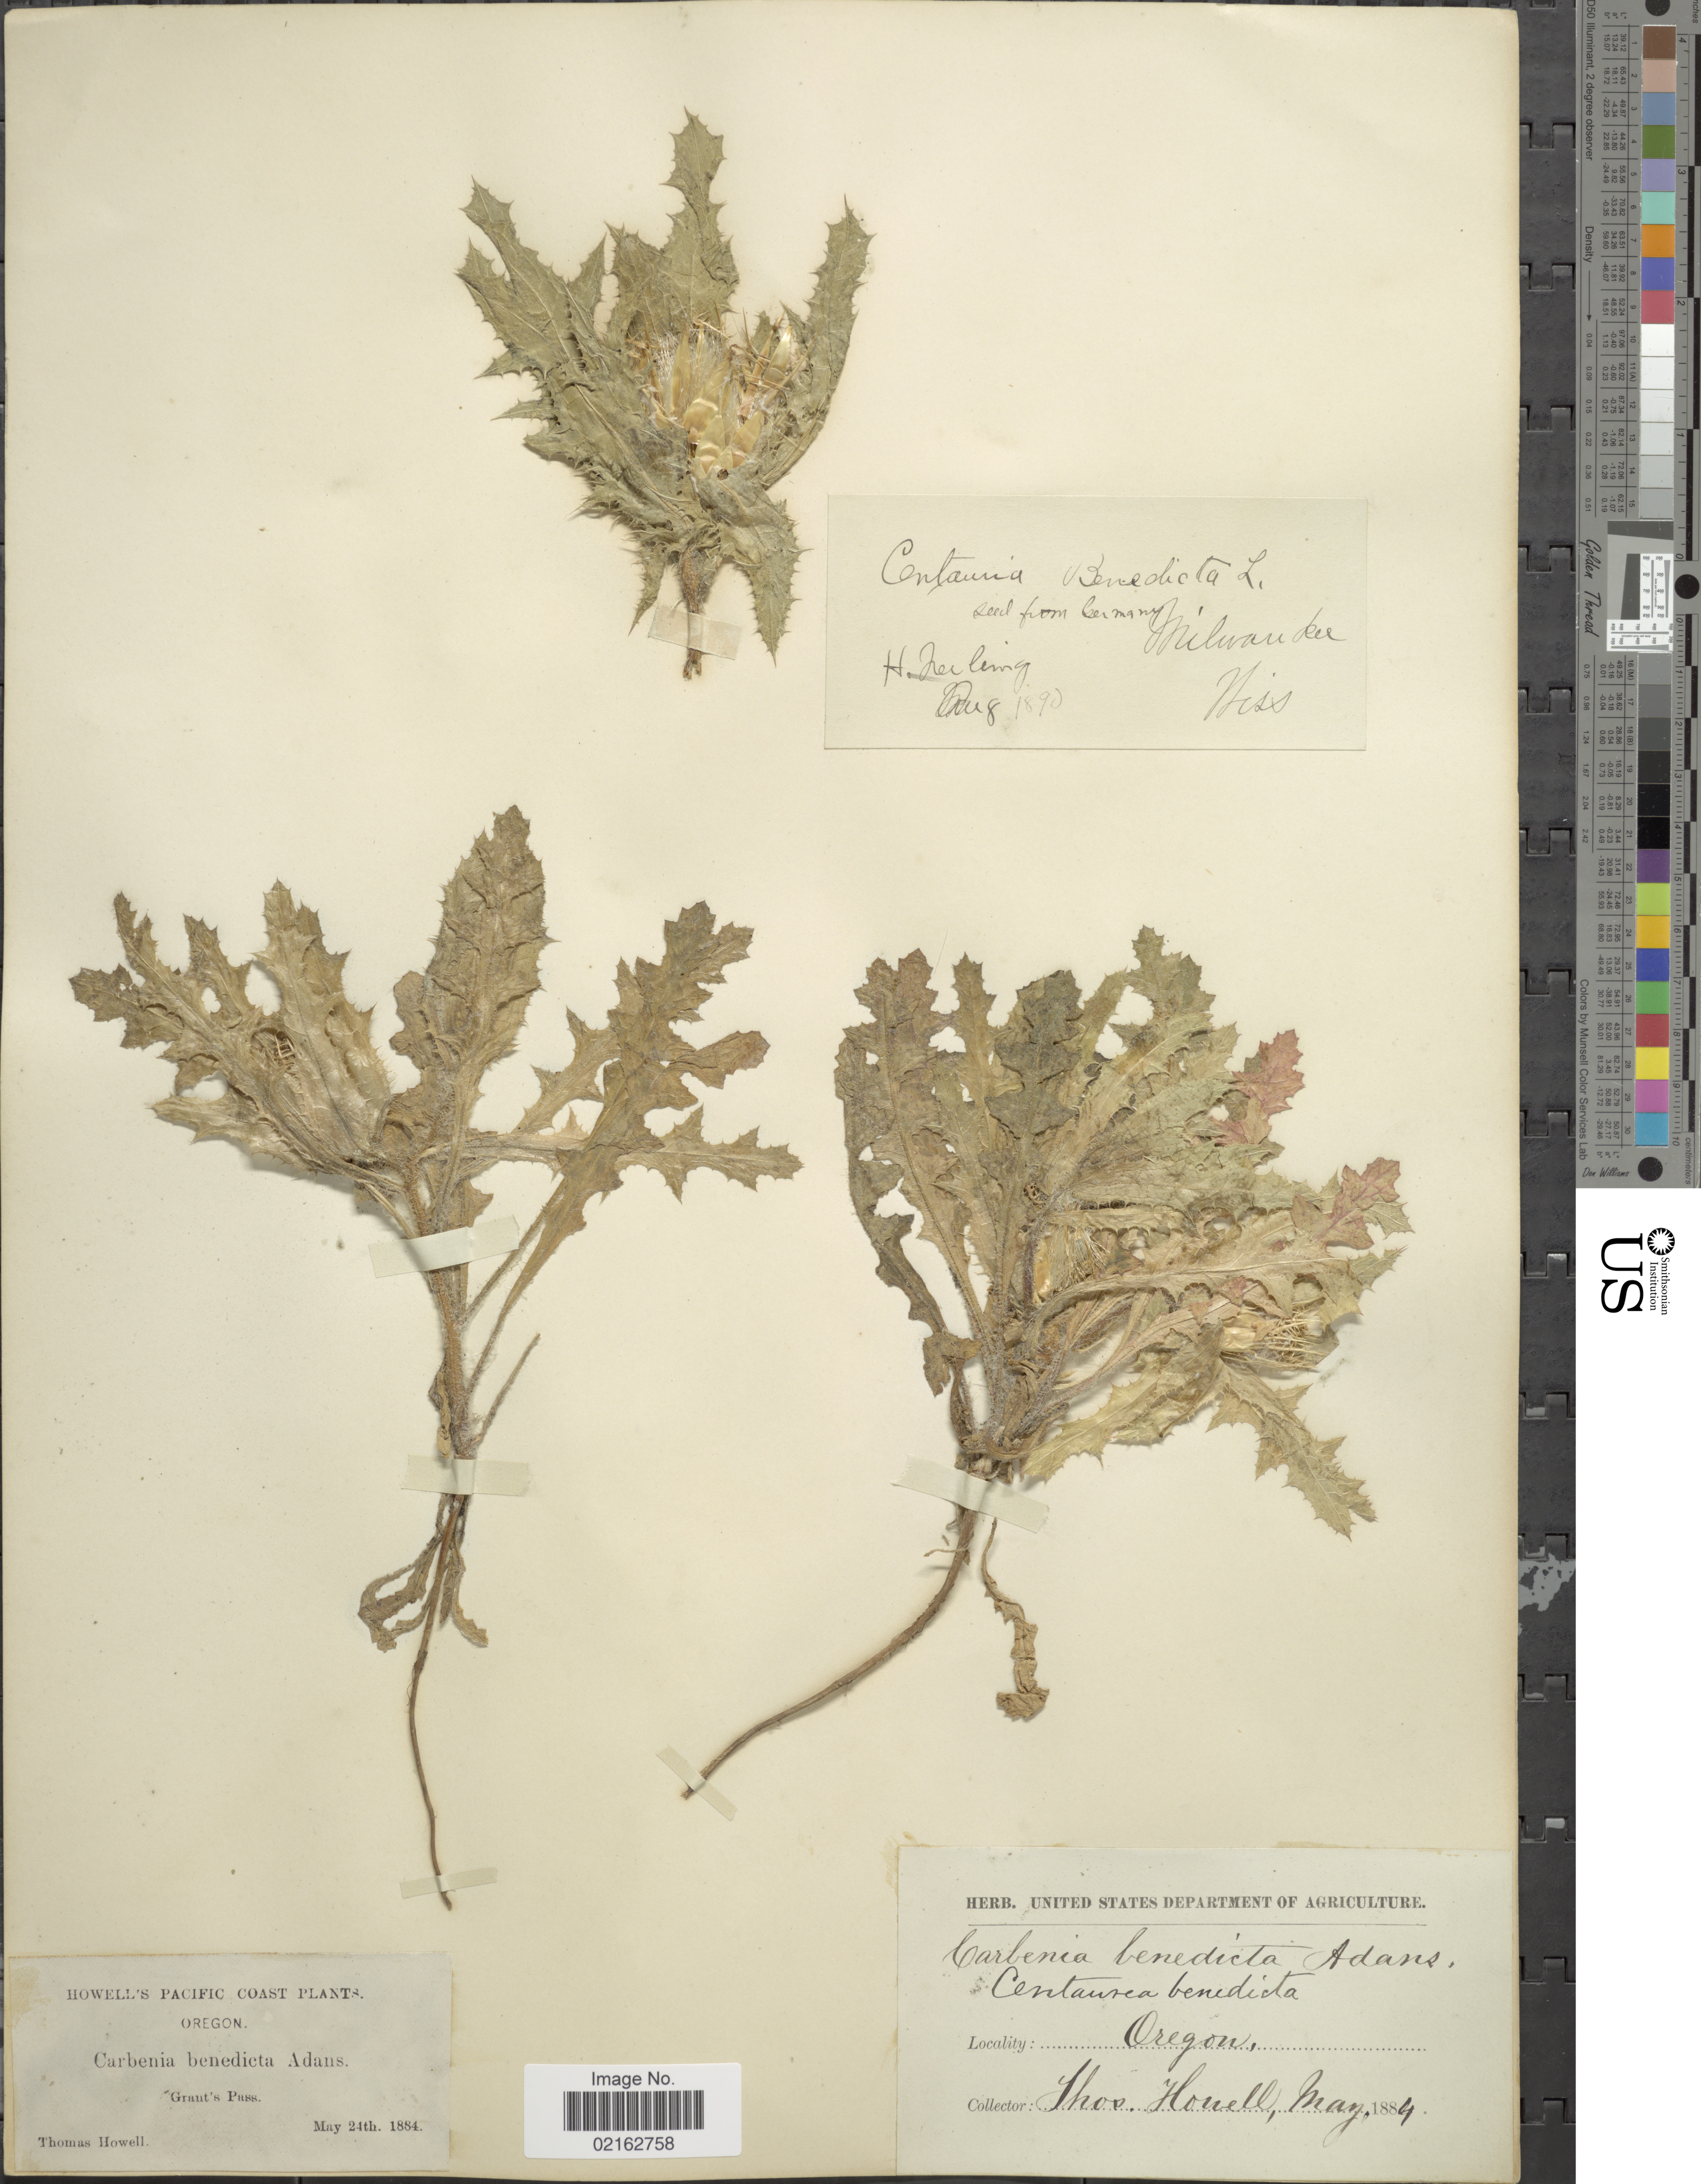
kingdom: Plantae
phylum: Tracheophyta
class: Magnoliopsida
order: Asterales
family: Asteraceae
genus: Centaurea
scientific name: Centaurea benedicta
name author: (L.) L.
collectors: T. Howell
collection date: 1884-05-24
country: United States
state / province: Oregon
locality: Howell's Pacific Coast. Oregon. Grant's Pass